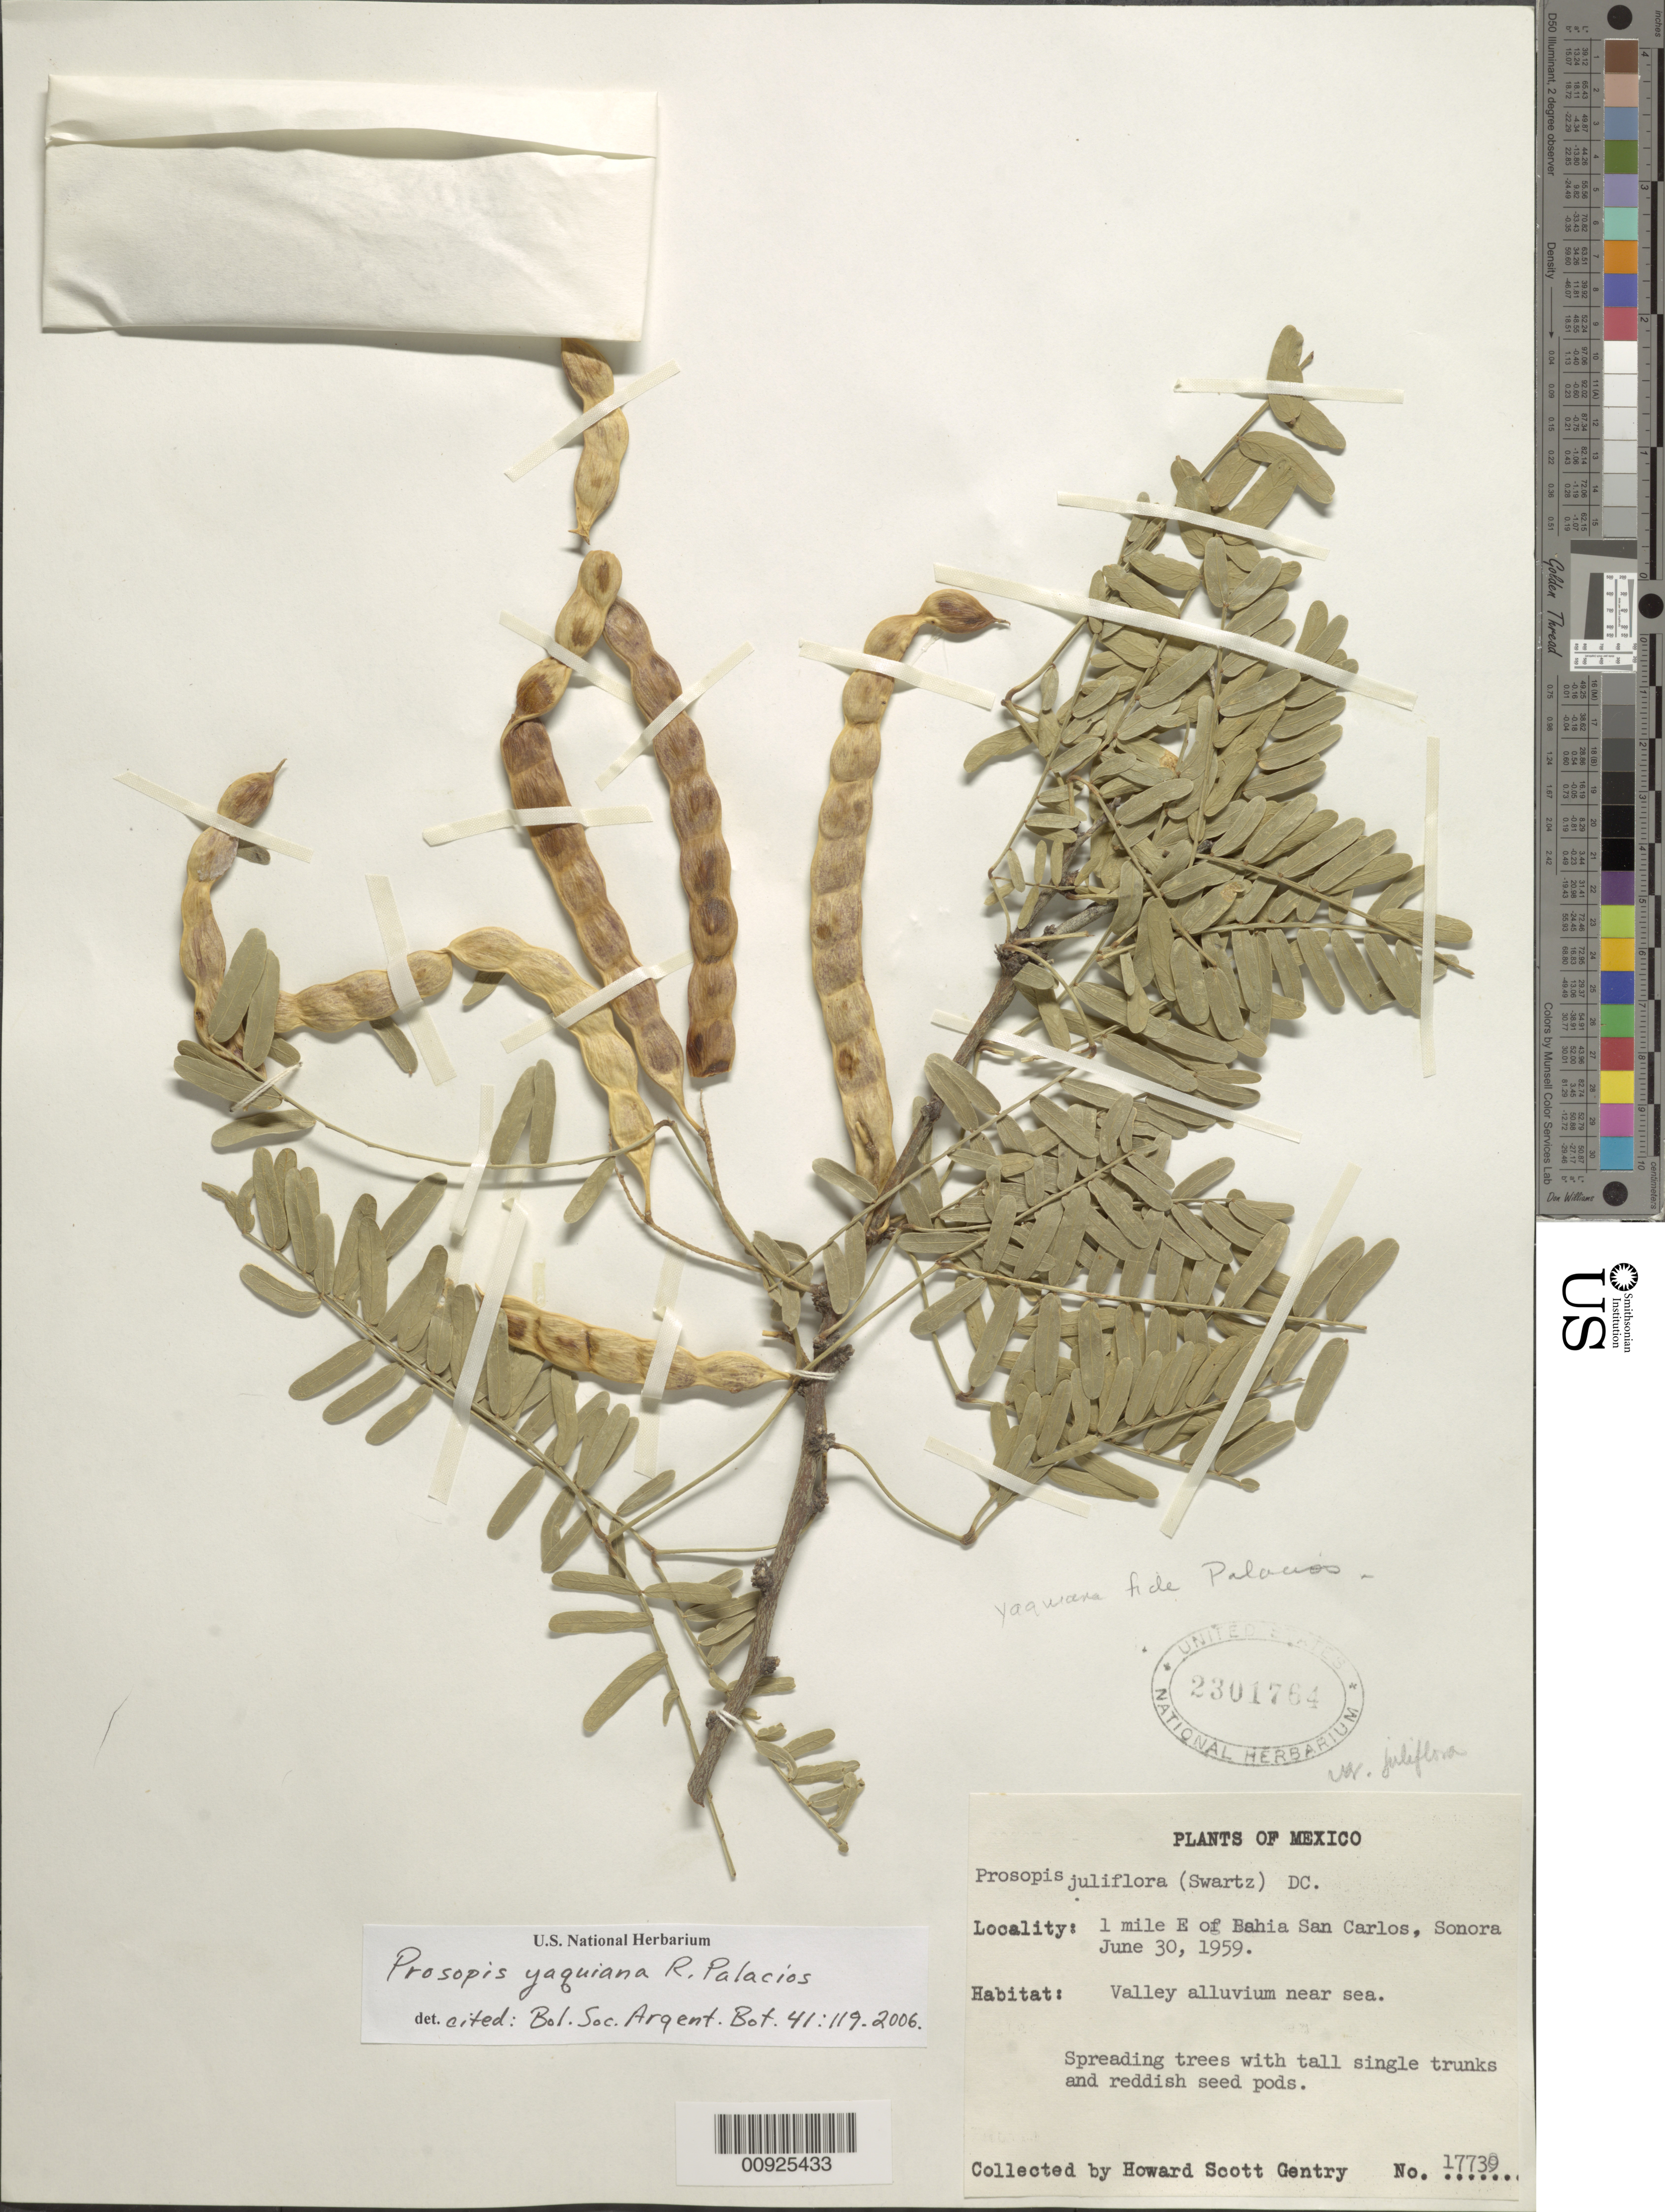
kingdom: Plantae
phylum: Tracheophyta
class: Magnoliopsida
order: Fabales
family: Fabaceae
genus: Neltuma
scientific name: Neltuma yaquiana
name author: (R.A. Palacios) C. E. Hughes & G.P. Lewis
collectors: H. S. Gentry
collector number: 17739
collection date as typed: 30 Jun 1959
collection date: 1959-06-30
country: Mexico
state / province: Sonora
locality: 1 mile E of Bahía San Carlos, Sonora.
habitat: Valley alluvium near sea.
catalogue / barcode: US 2301764